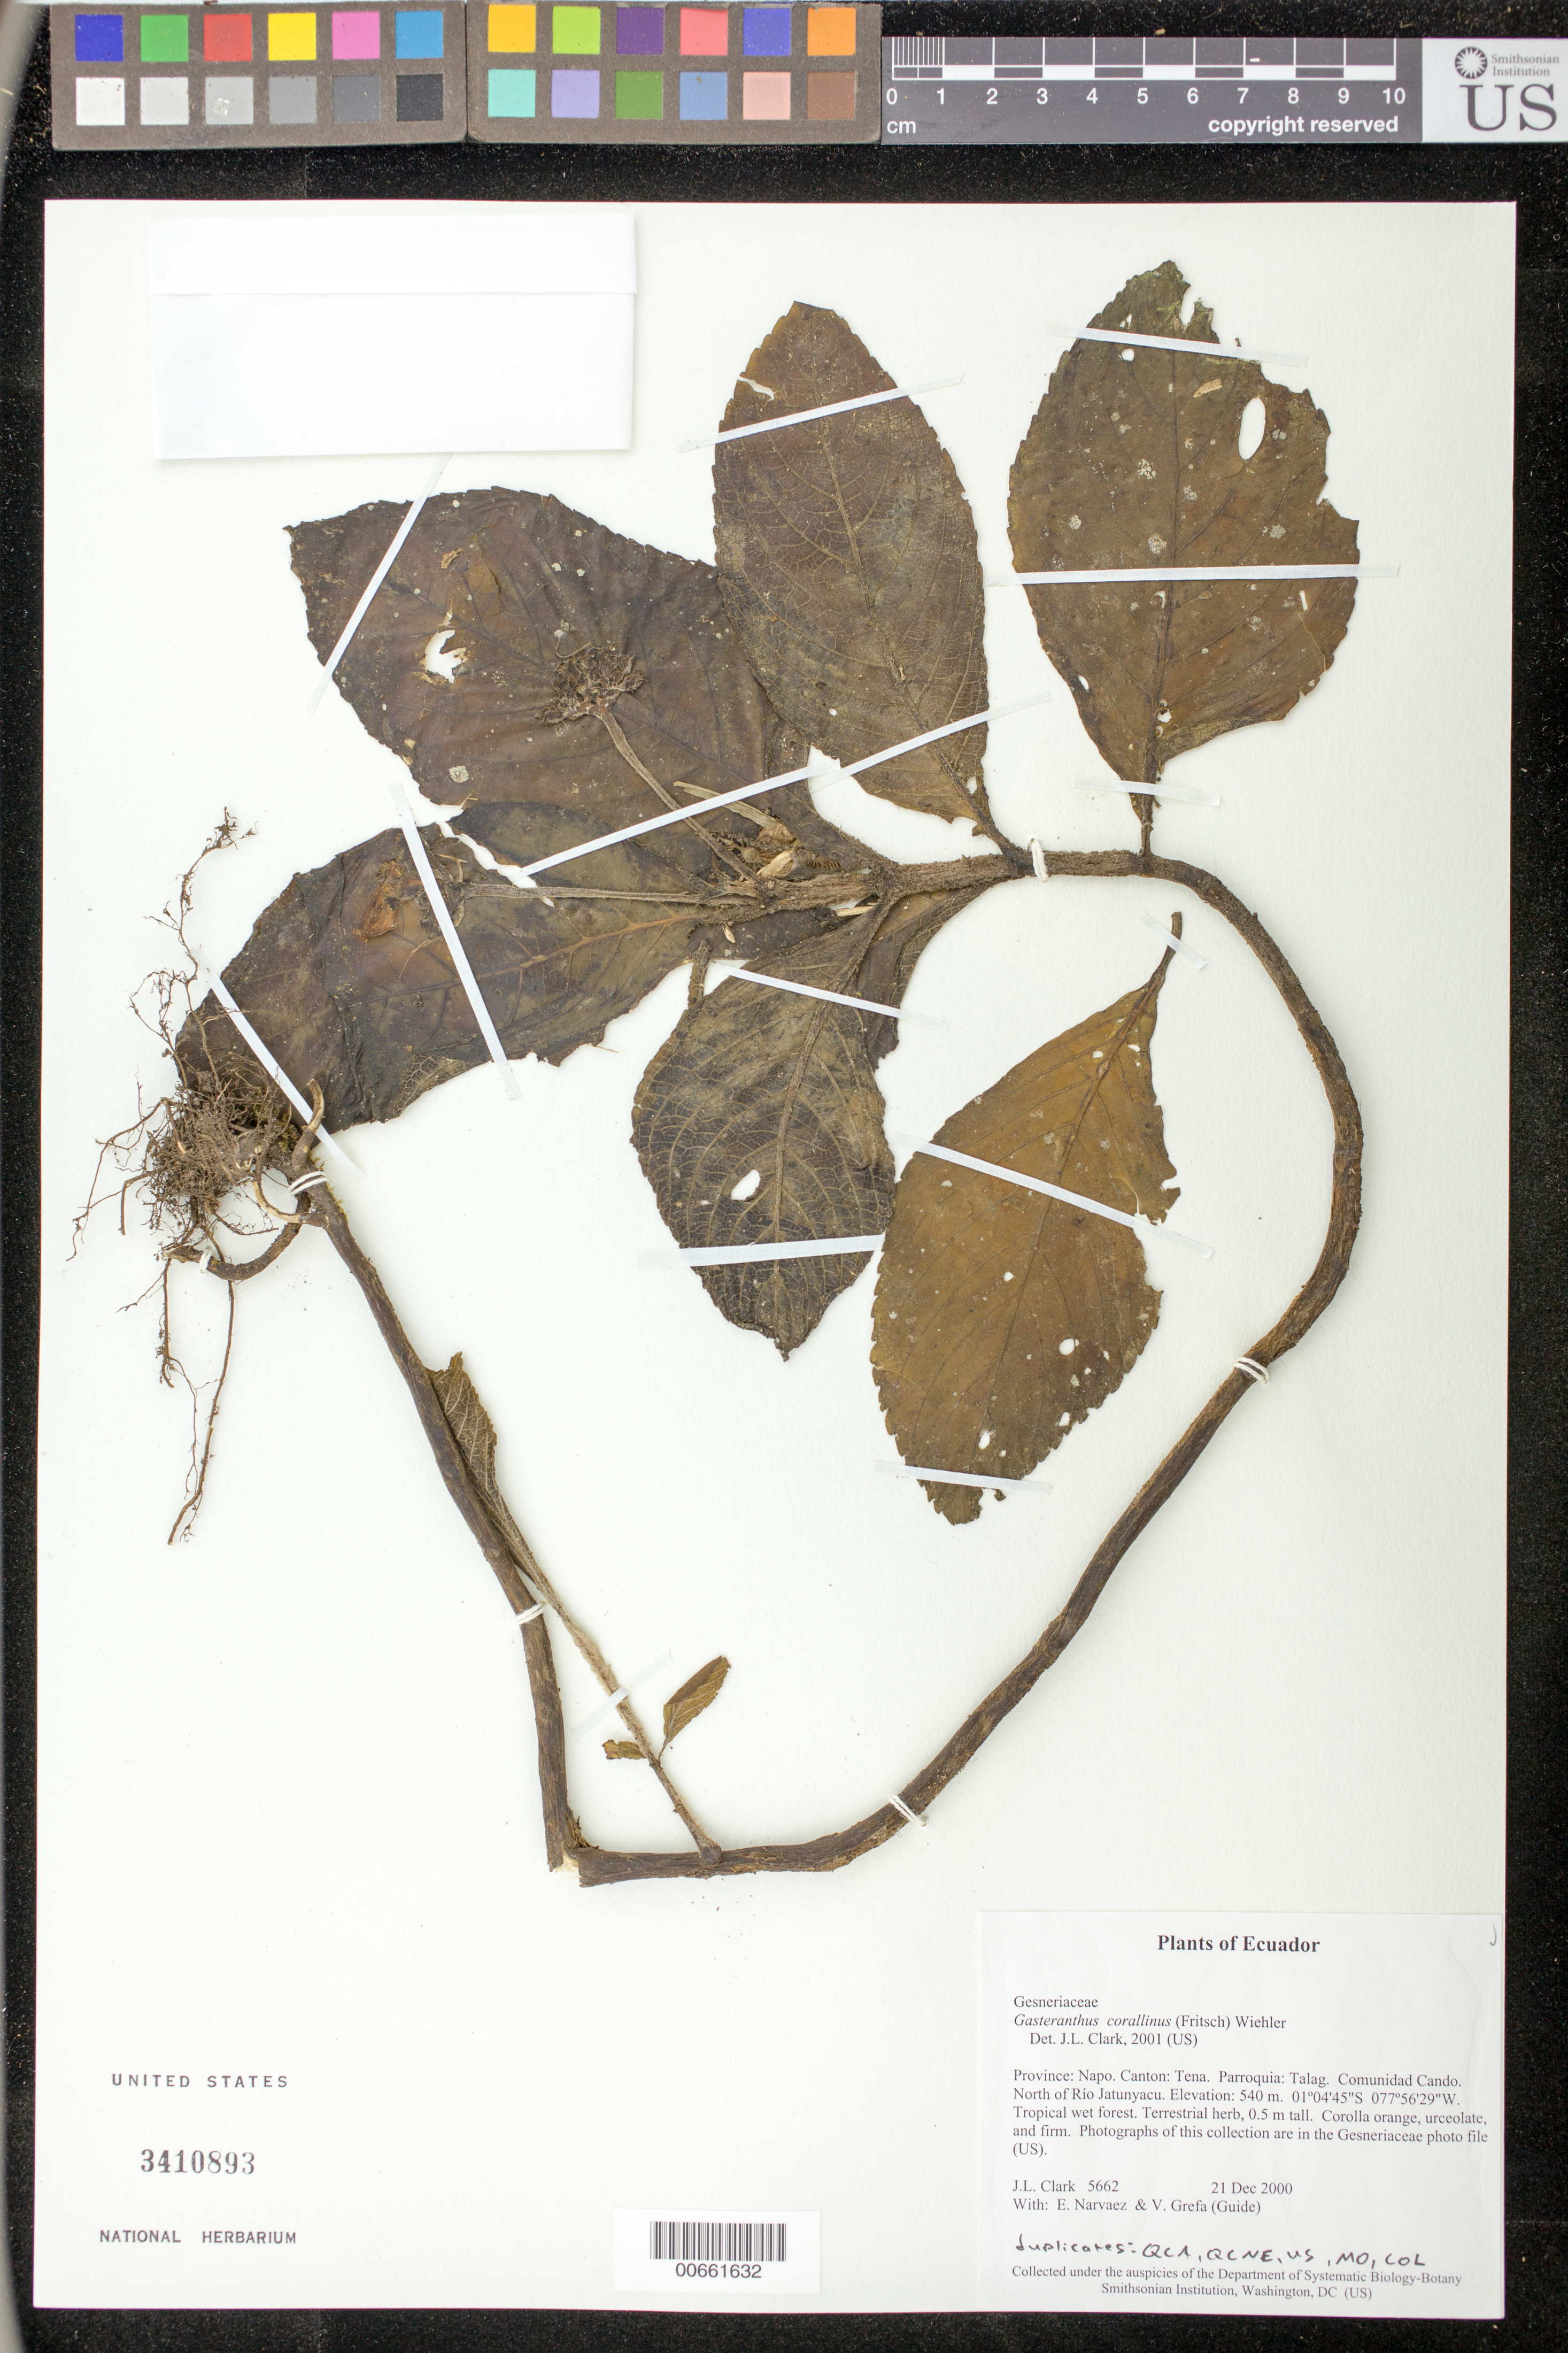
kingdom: Plantae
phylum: Tracheophyta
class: Magnoliopsida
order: Lamiales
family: Gesneriaceae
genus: Gasteranthus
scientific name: Gasteranthus corallinus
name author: (Fritsch) Wiehler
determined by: Clark, J. L., (SEL), The Marie Selby Botanical Garden (UNITED STATES)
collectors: J. L. Clark, E. Narváez & V. Grefa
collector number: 5662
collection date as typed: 21 Dec 2000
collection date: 2000-12-21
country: Ecuador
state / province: Napo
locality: Cantón: Tena. Parroquia: Talag. Comunidad Cando. North of Río Jatunyacu.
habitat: Tropical wet forest.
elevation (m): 540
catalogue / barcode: US 3410893